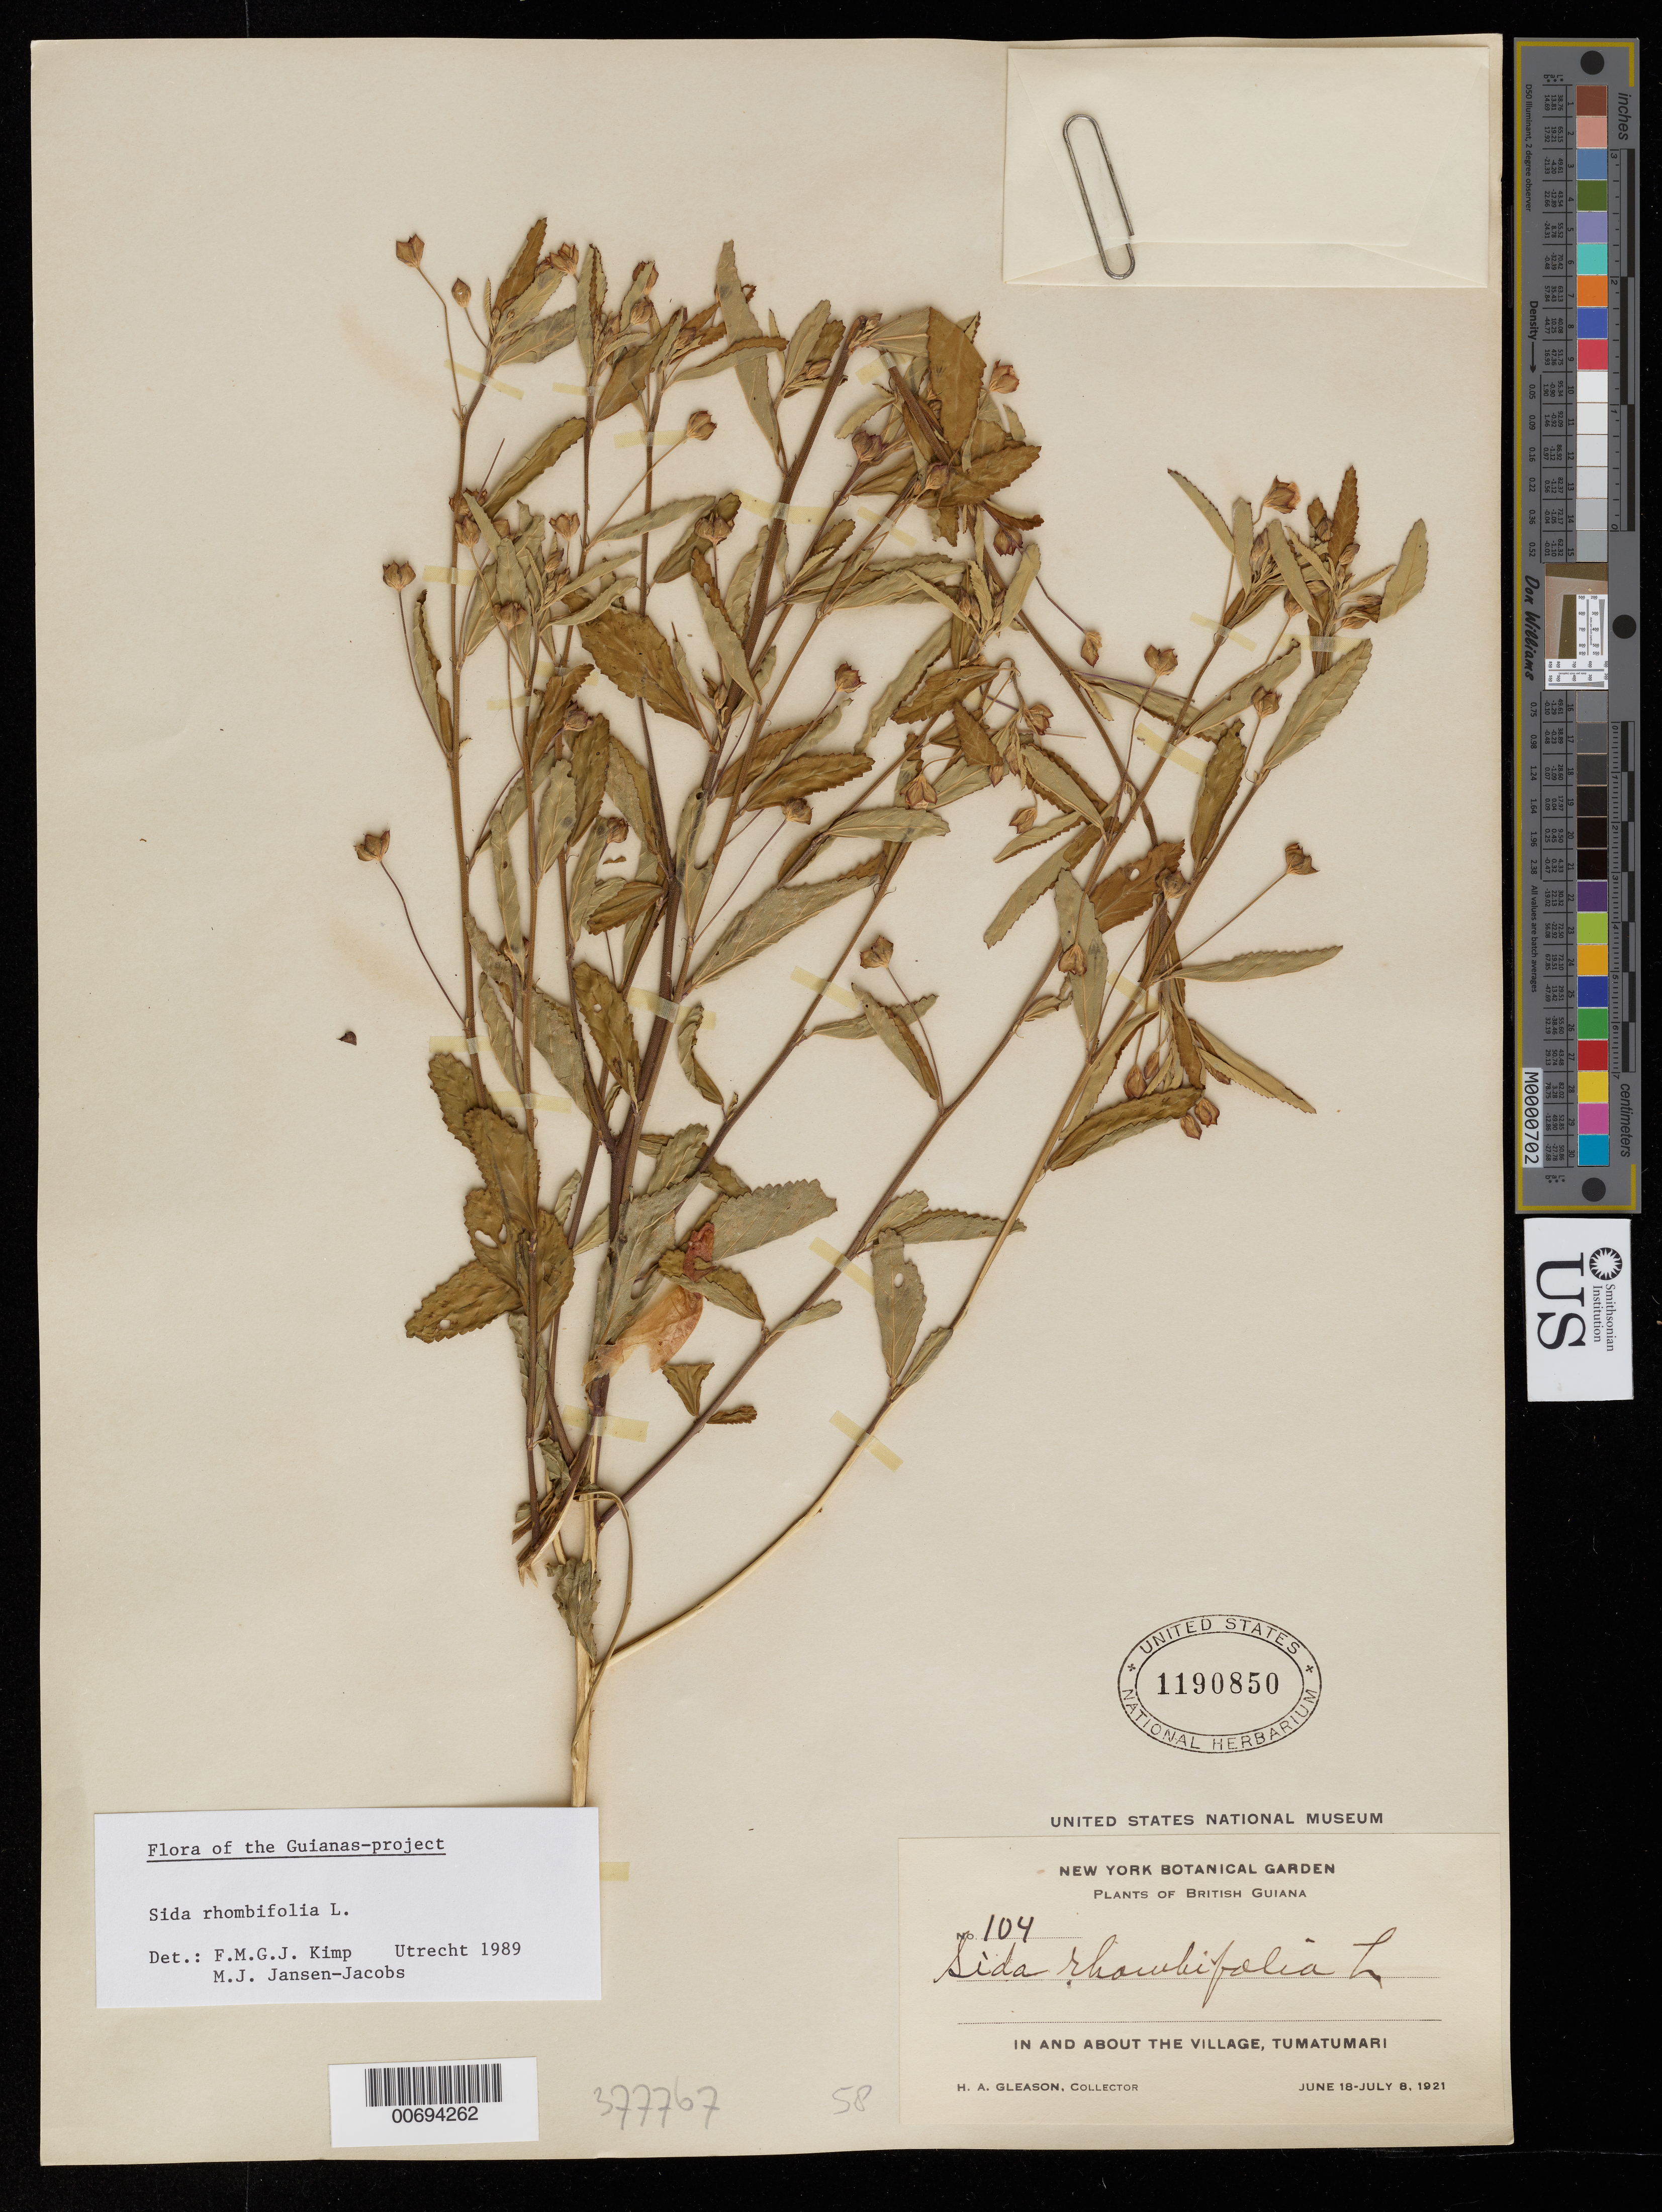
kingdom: Plantae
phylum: Tracheophyta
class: Magnoliopsida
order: Malvales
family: Malvaceae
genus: Sida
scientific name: Sida rhombifolia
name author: L.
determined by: Kimp, F. M.; Jansen-Jacobs, M. J.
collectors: H. A. Gleason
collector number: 104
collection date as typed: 18-Jun-21 to 8-Jul-21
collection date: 1921-06-18/1921-07-08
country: Guyana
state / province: Potaro-Siparuni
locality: Tumatumari Village, Potaro R.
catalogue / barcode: US 1190850